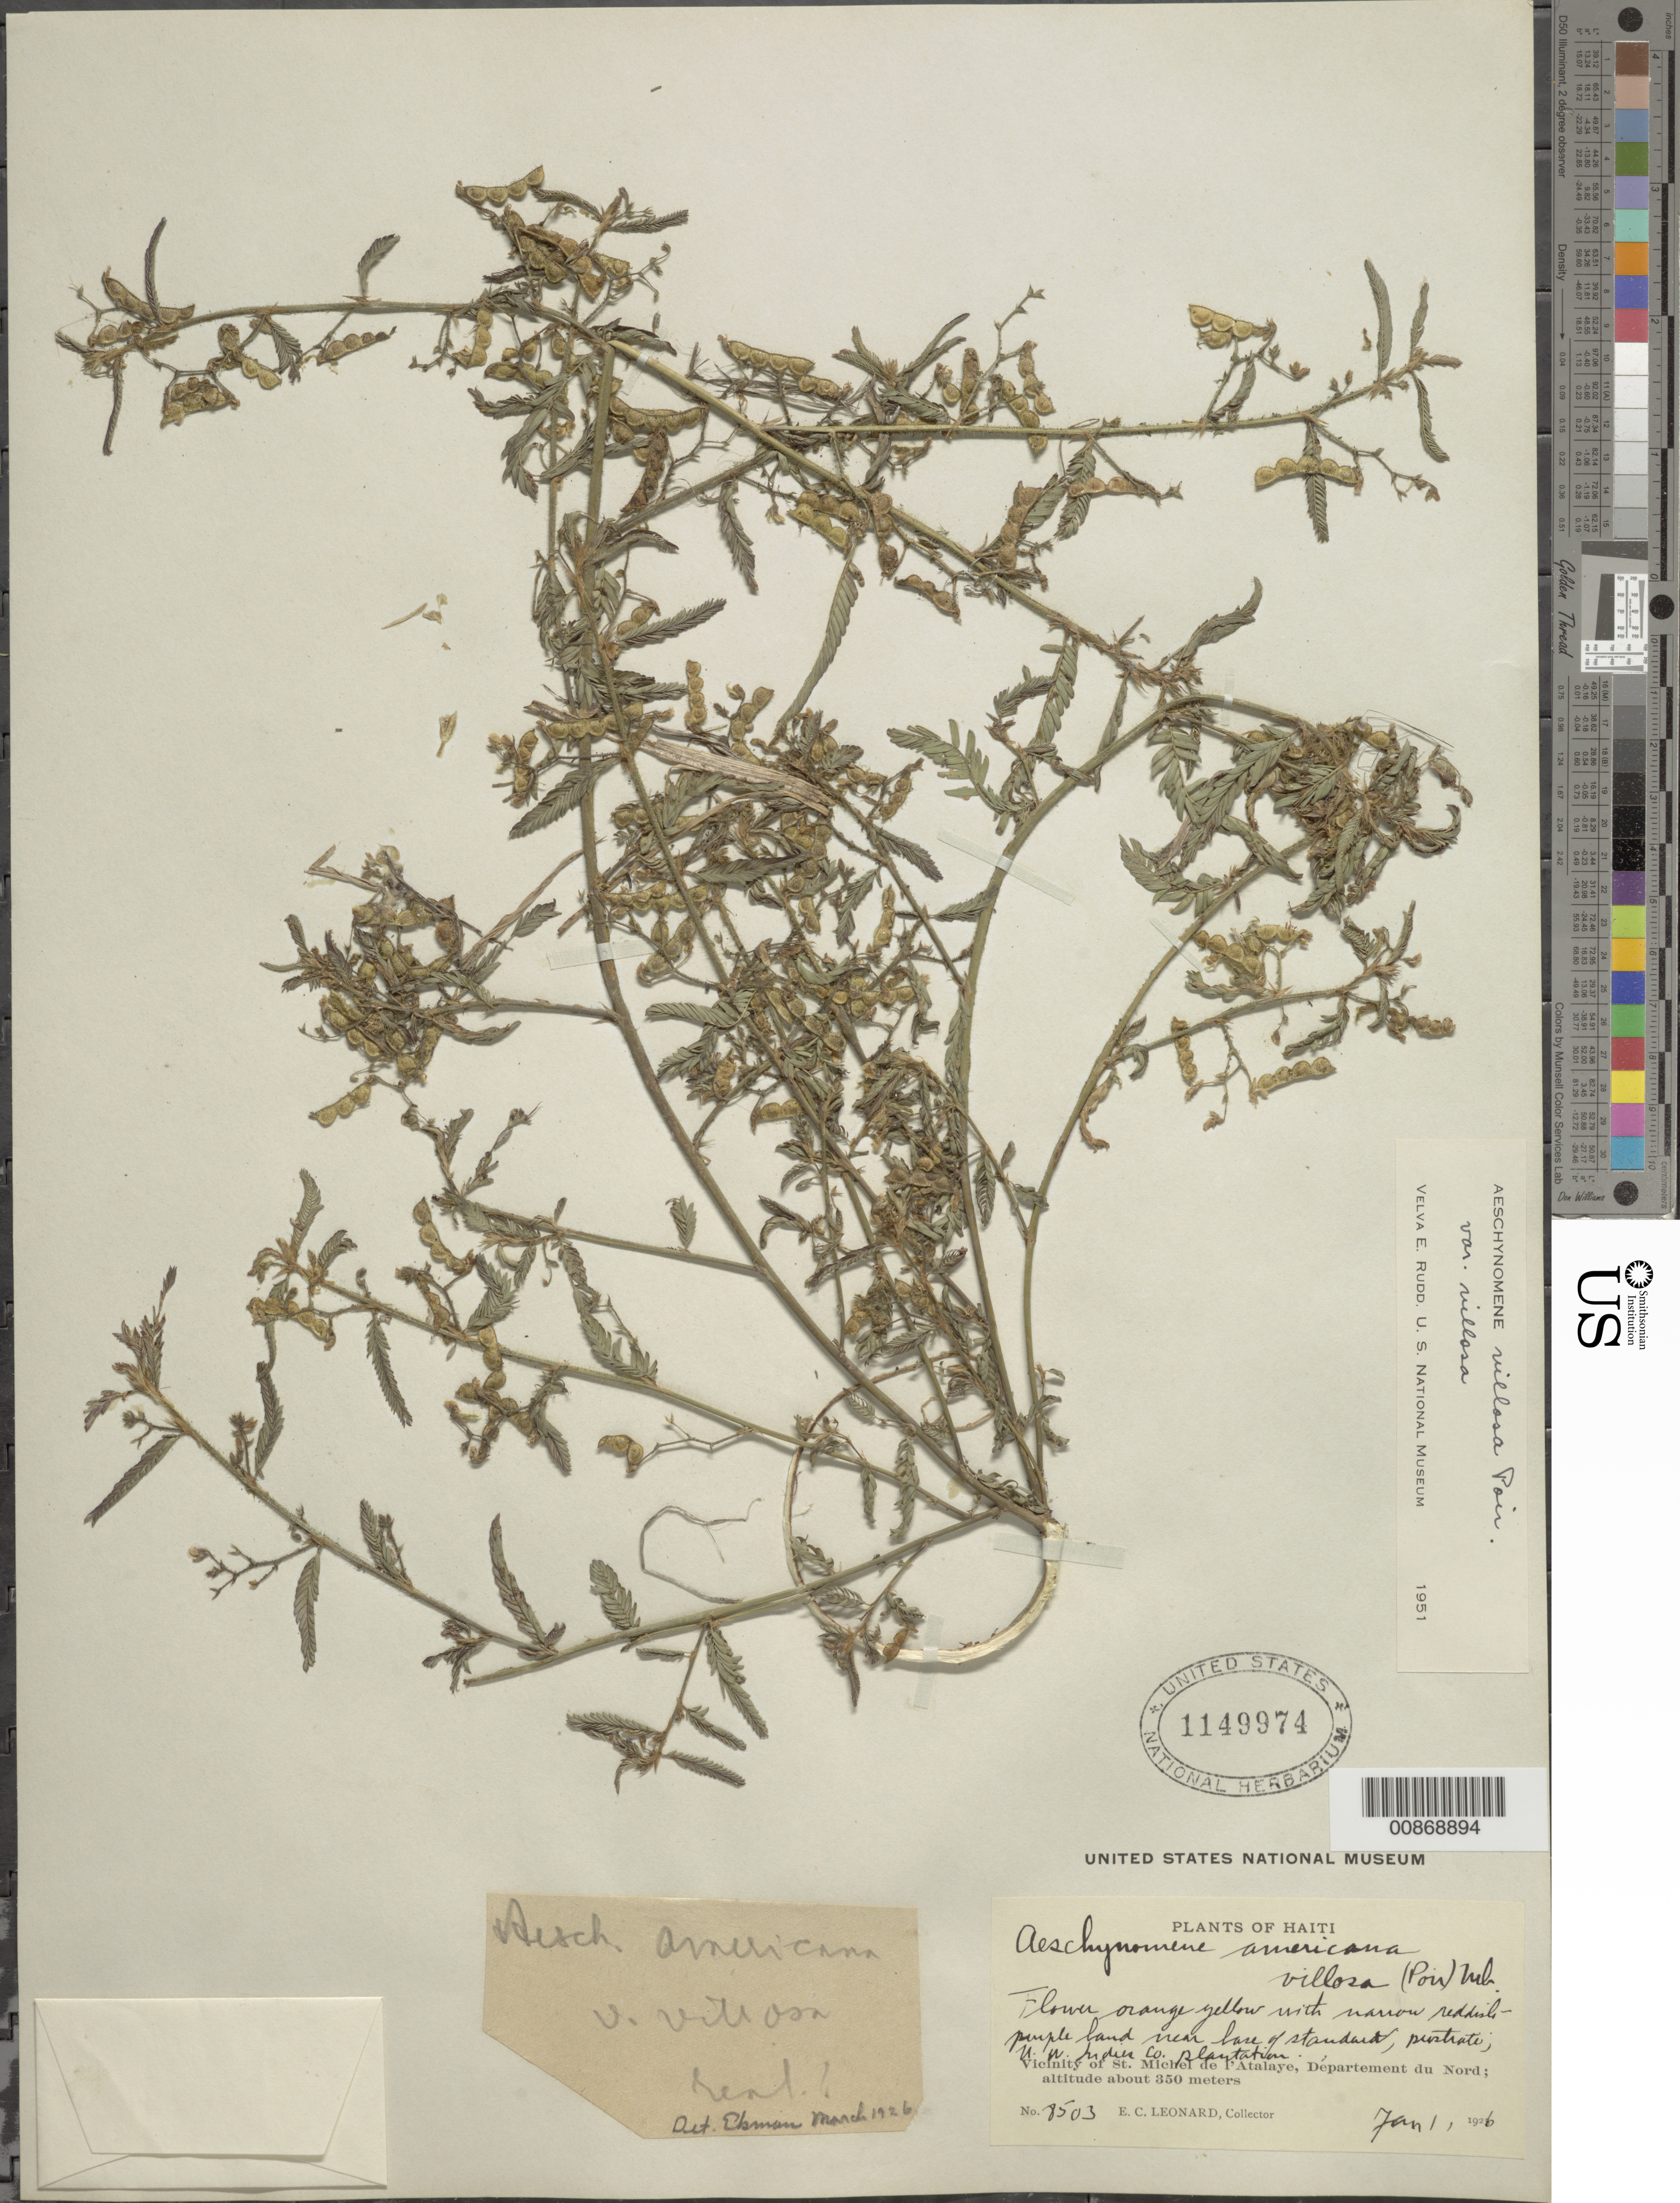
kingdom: Plantae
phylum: Tracheophyta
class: Magnoliopsida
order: Fabales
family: Fabaceae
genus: Aeschynomene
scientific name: Aeschynomene villosa var. villosa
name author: Poir.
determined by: Rudd, V. E.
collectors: E. C. Leonard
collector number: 8503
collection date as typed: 01 Jan 1926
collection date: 1926-01-01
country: Haiti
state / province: Nord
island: Hispaniola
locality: Vicinity of St. Michel de l'Atalaye. U. W. Indies Co. Plantation.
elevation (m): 350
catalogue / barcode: US 1149974